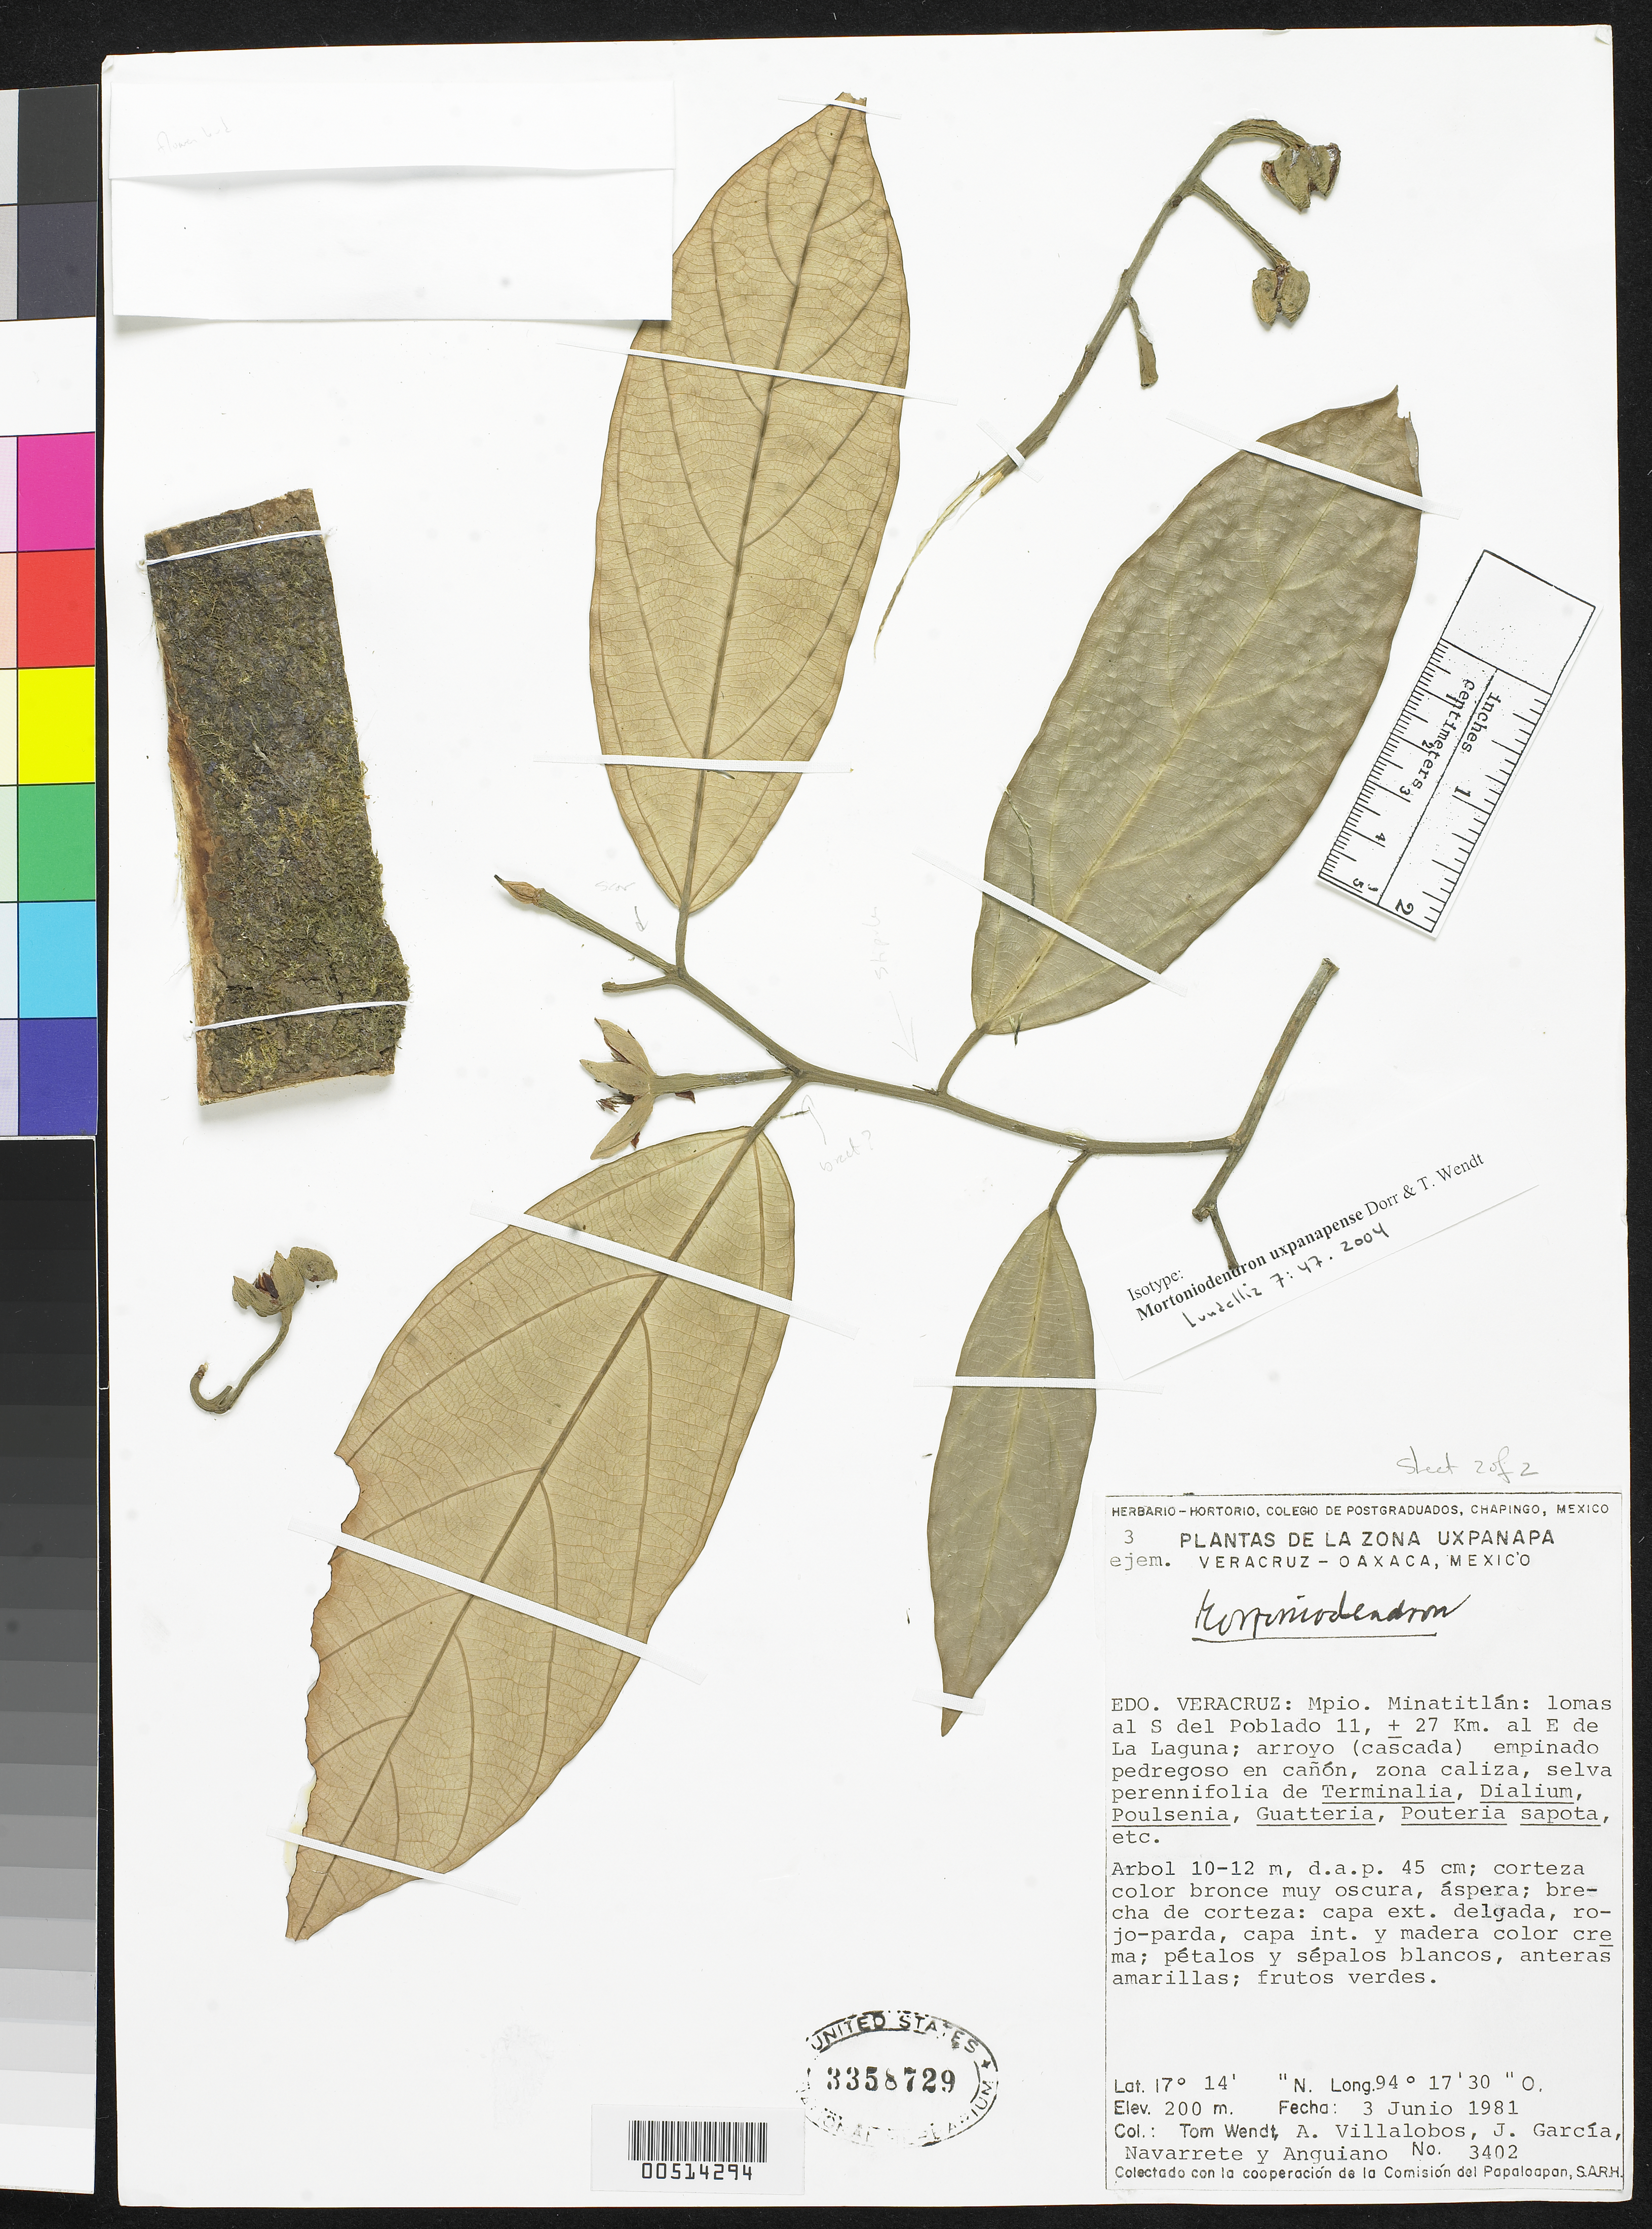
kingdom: Plantae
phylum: Tracheophyta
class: Magnoliopsida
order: Malvales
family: Malvaceae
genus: Mortoniodendron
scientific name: Mortoniodendron uxpanapense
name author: Dorr & T. Wendt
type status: Isotype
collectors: T. L. Wendt, A. Villalobos, J. García, I. Navarrete & -. Anguiano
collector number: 3402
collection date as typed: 03 Jun 1981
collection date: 1981-06-03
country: Mexico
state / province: Veracruz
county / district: Minatitlán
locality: Lomas al S del Poblado, ± 27 km al E de La Laguna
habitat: Arroyo (cascada) empinado pedregoso en cañón, zona caliza, selva perennifolia de Terminalia, Dialum, Poulsenia, Guatteria ETC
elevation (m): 200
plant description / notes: Holotype at CHAPA.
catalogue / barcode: US 3358729